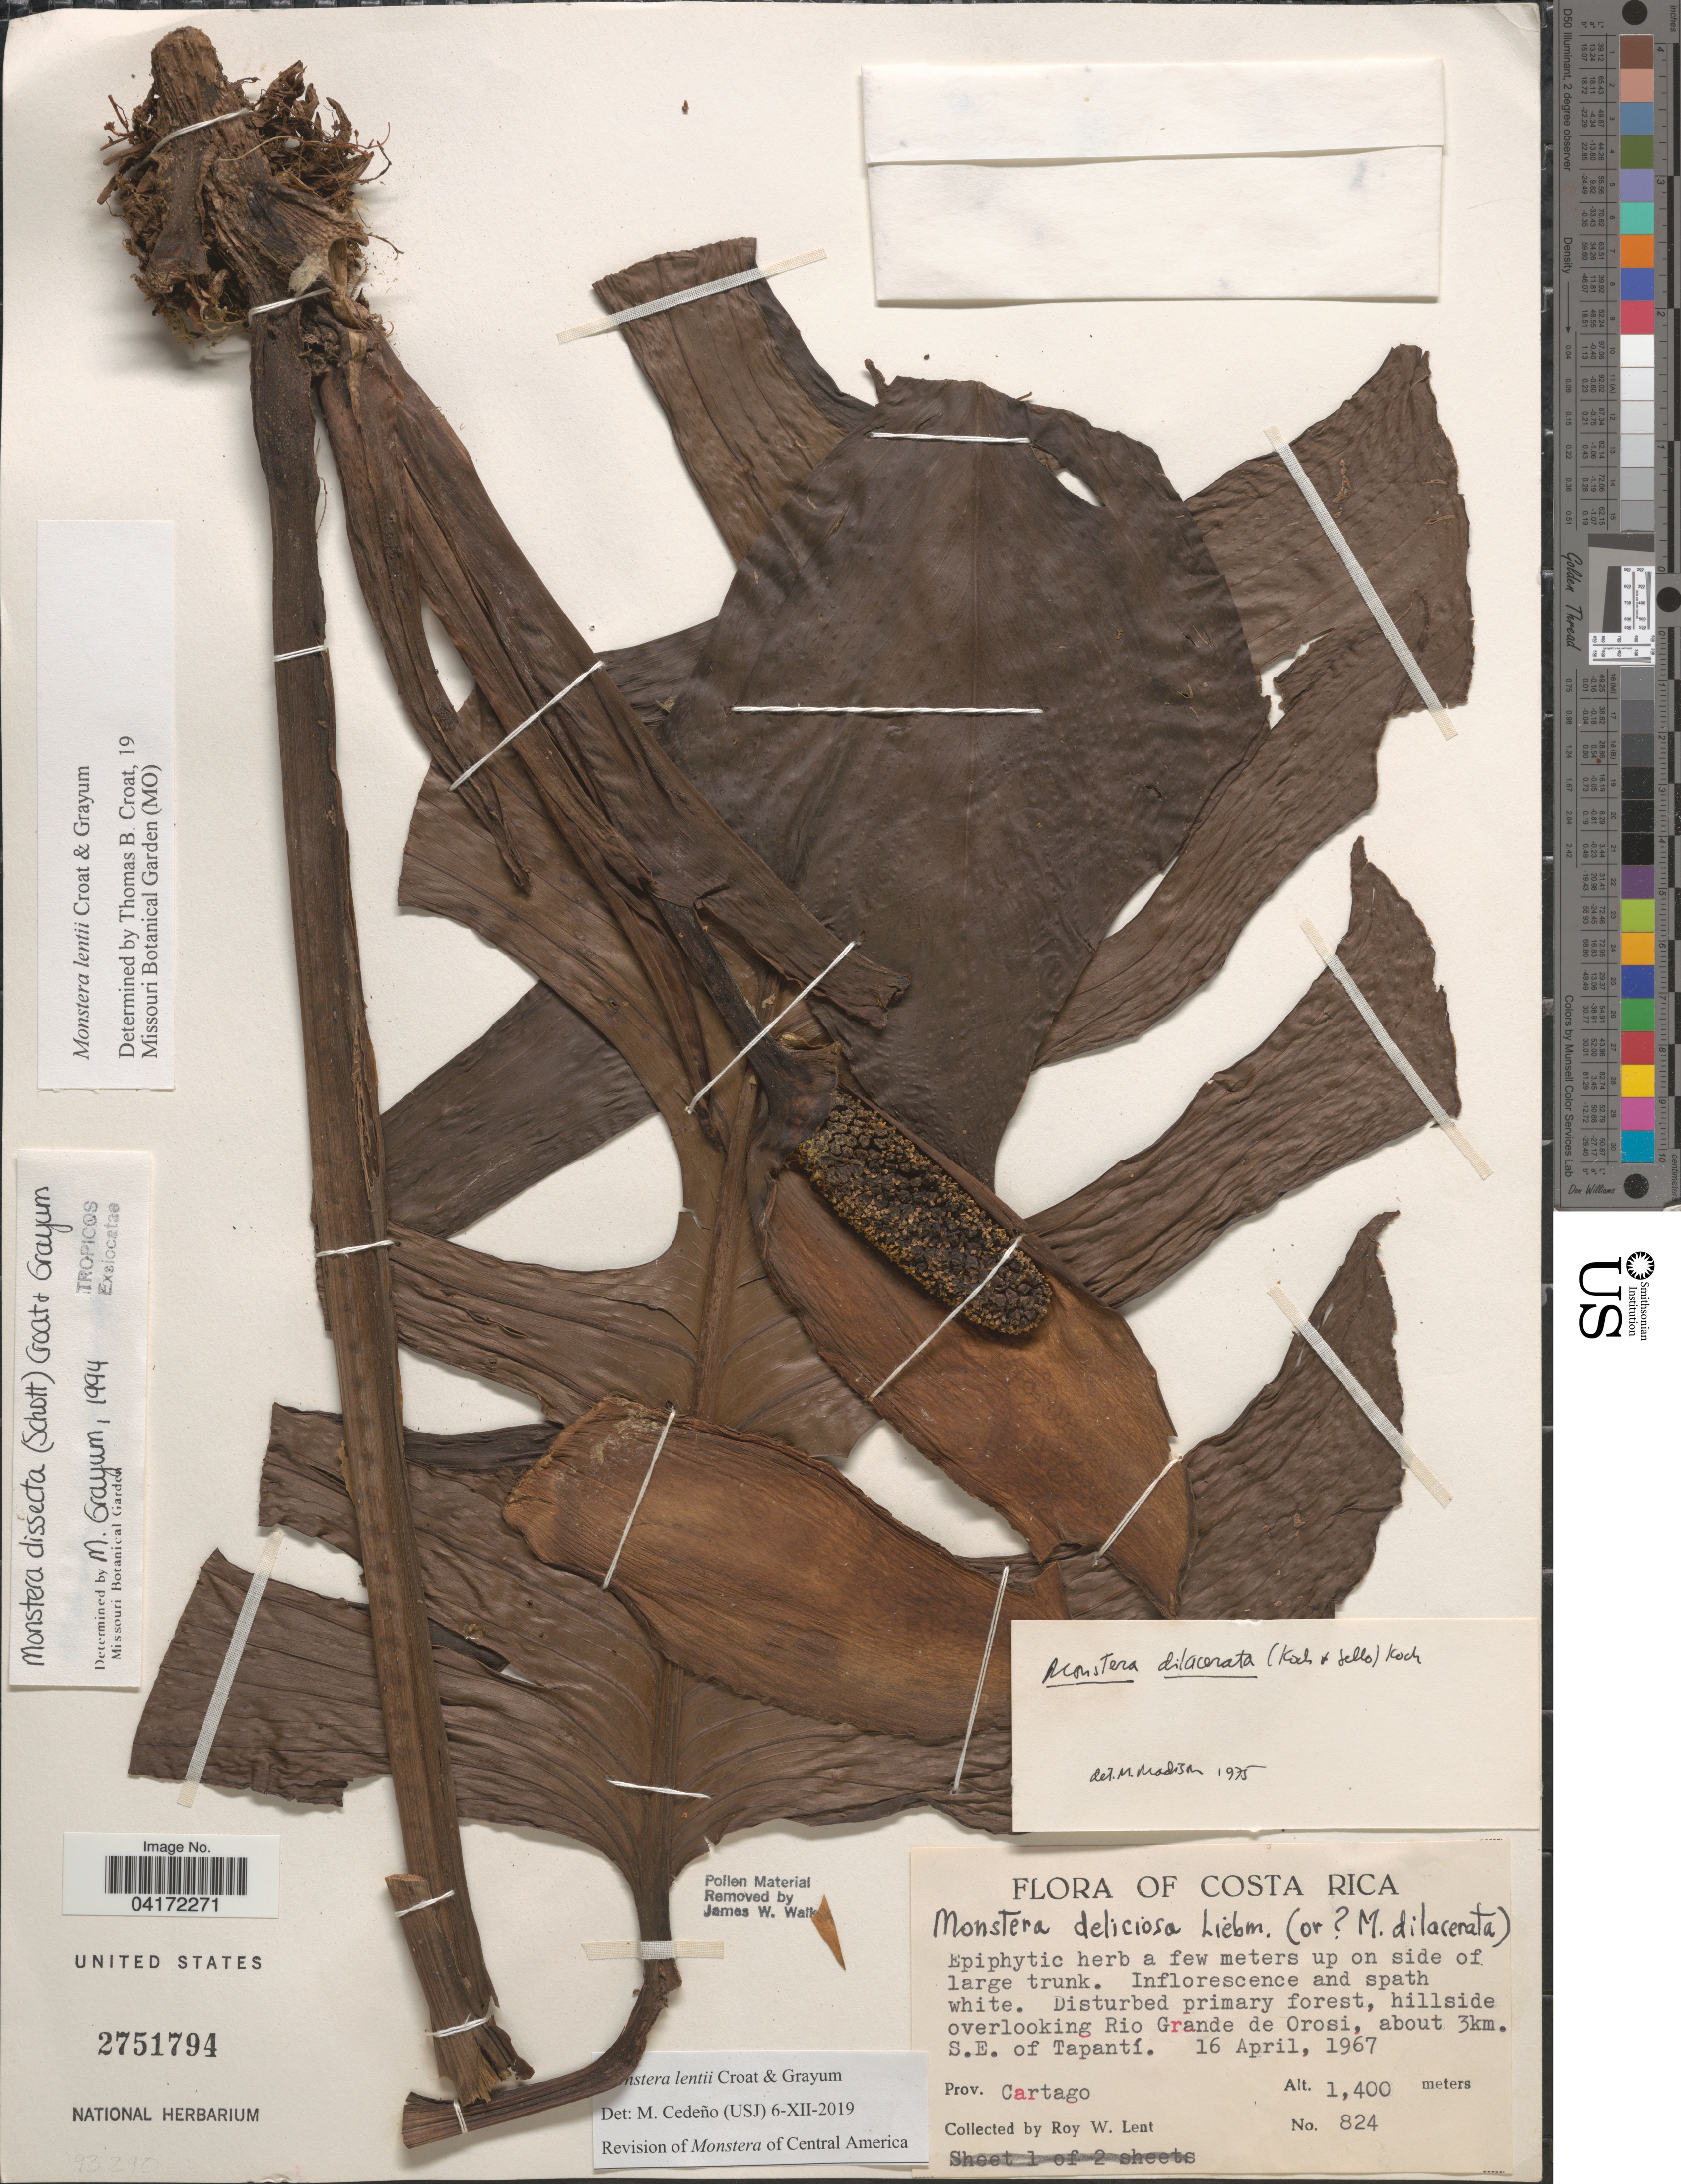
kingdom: Plantae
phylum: Tracheophyta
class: Liliopsida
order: Alismatales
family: Araceae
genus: Monstera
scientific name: Monstera lentii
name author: Croat & Grayum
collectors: R. W. Lent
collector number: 824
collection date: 1967-04-16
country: Costa Rica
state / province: Cartago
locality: Hillside overlooking Rio Grande de Orosi, about 3km. S.E. of Tapantí.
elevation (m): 1400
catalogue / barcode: US 2751794